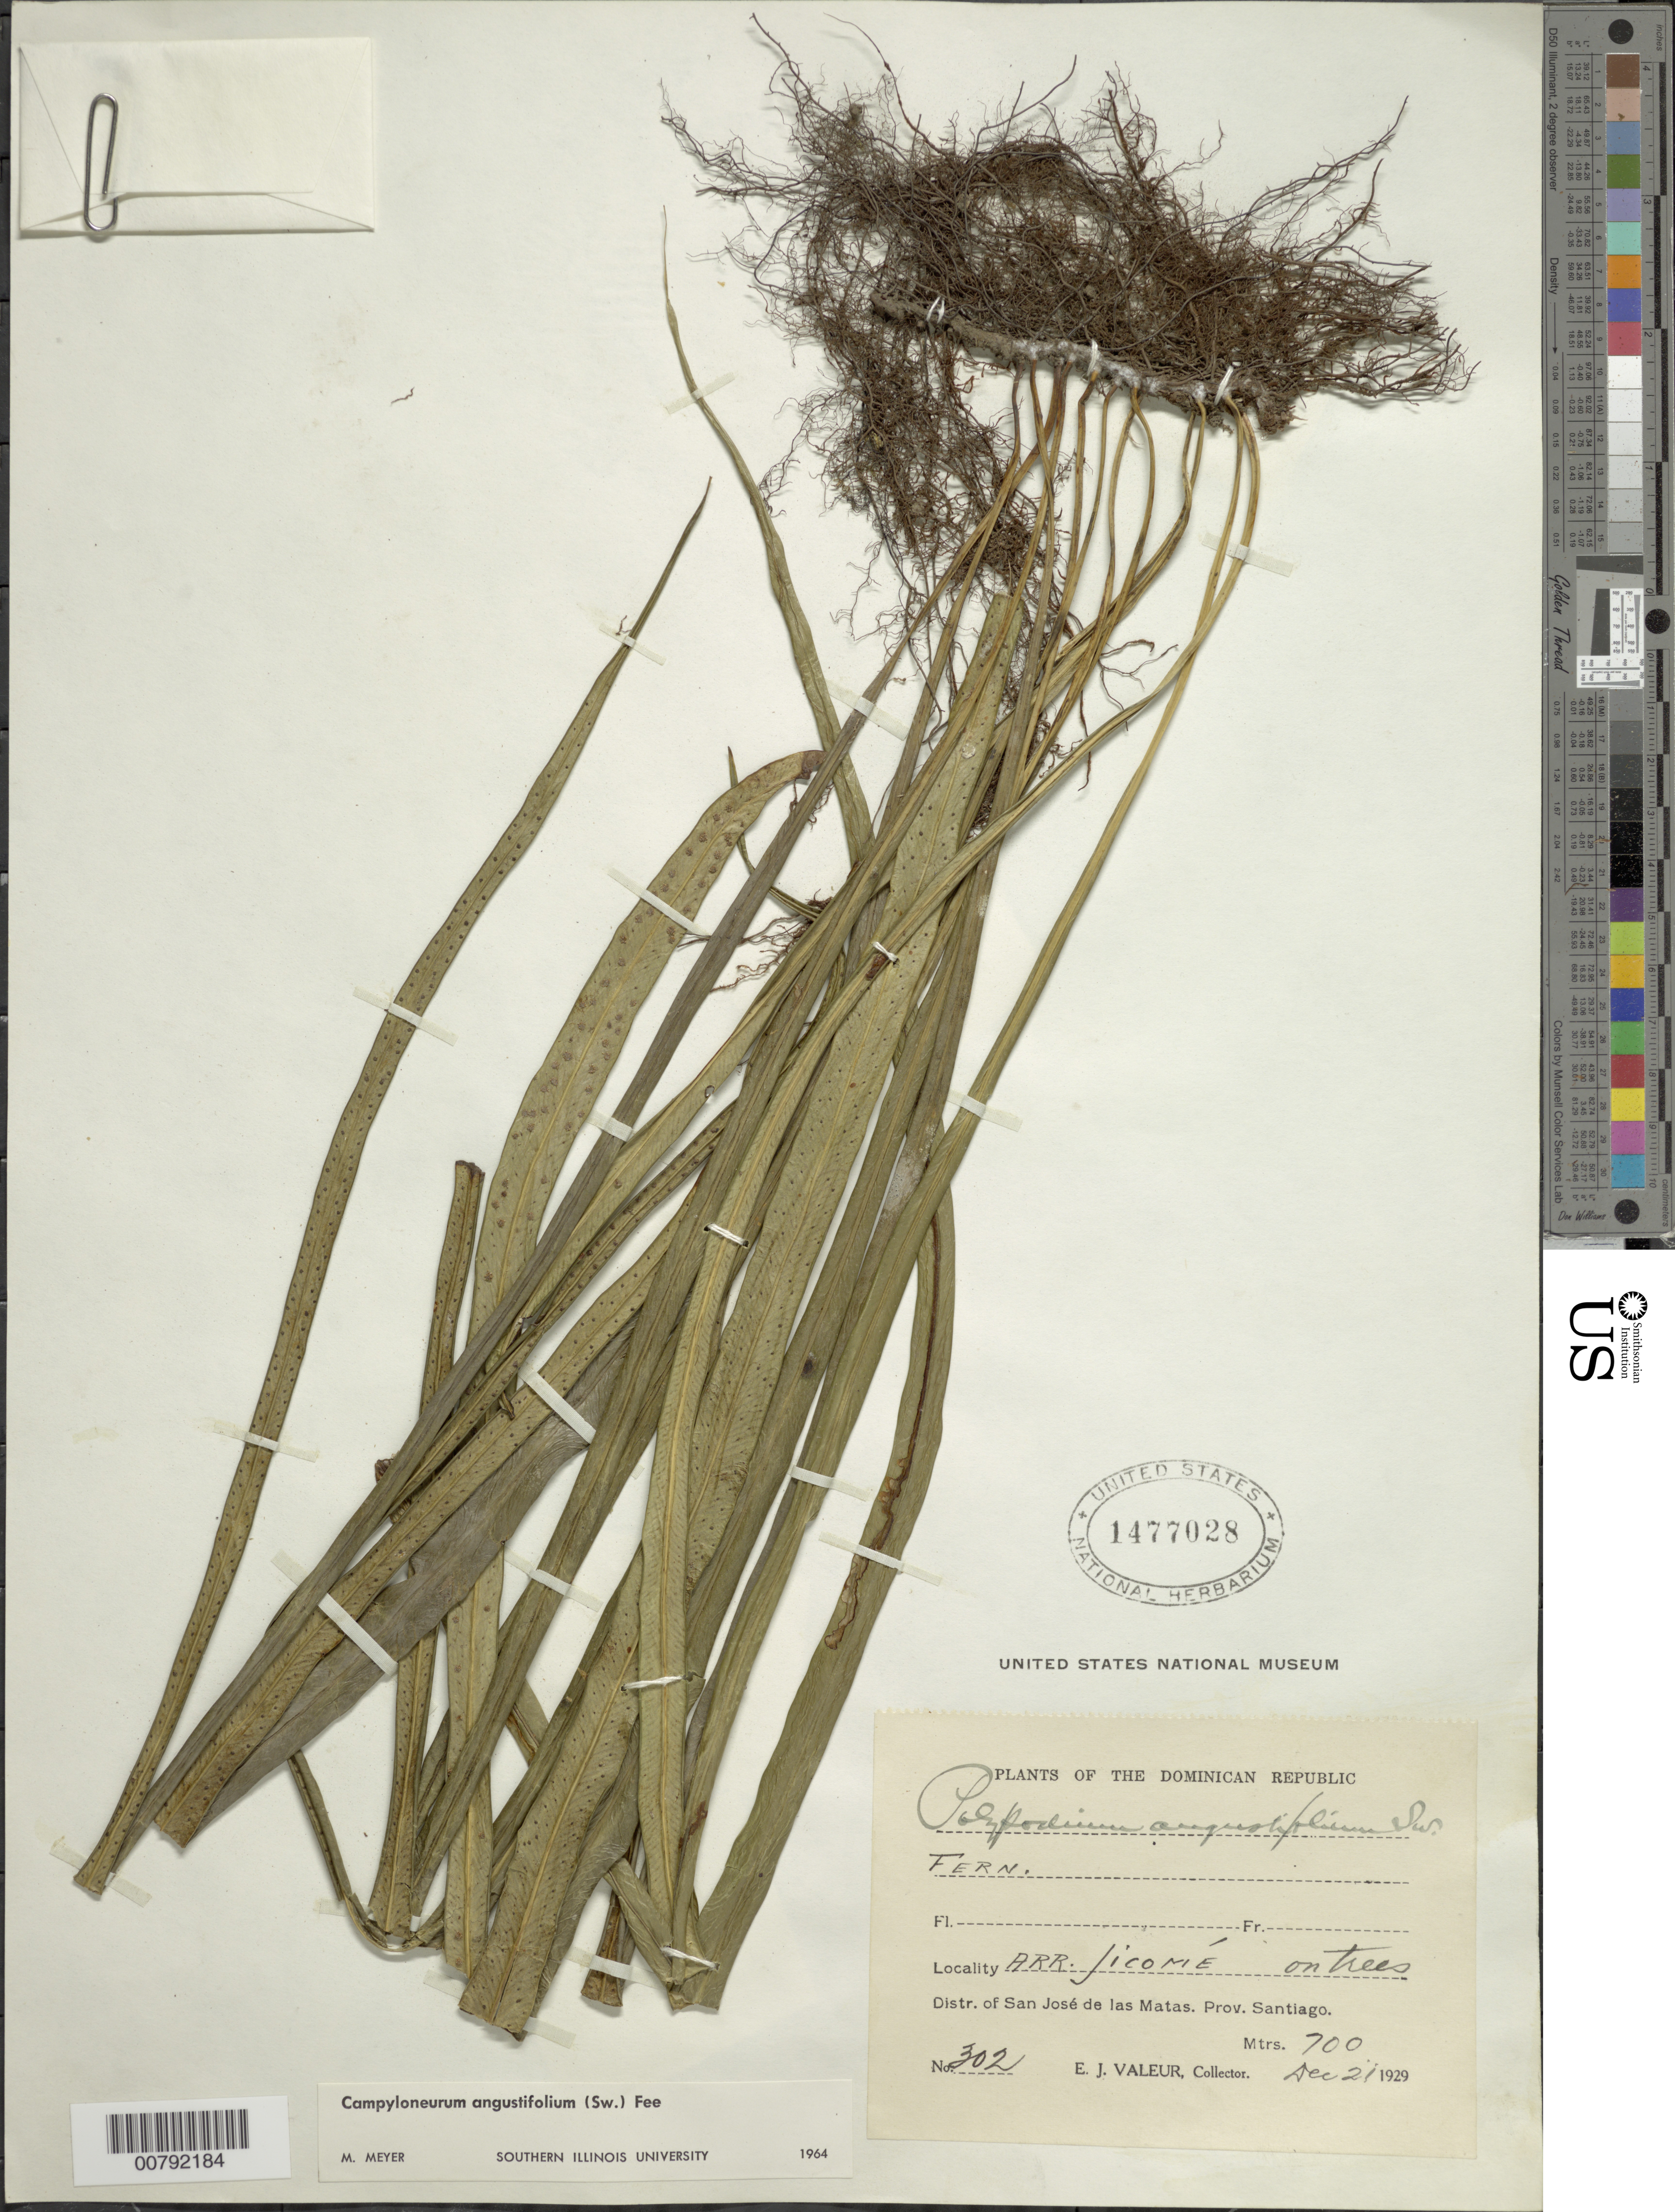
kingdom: Plantae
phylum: Tracheophyta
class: Polypodiopsida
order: Polypodiales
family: Polypodiaceae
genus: Campyloneurum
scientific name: Campyloneurum angustifolium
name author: (Sw.) Fée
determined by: Meyer, M.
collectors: E. Valeur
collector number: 302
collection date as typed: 21 Dec 1929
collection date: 1929-12-21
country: Dominican Republic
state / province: Santiago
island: Hispaniola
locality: Dist. San José de las Matas, arr. Jicomé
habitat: On trees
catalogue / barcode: US 1477028